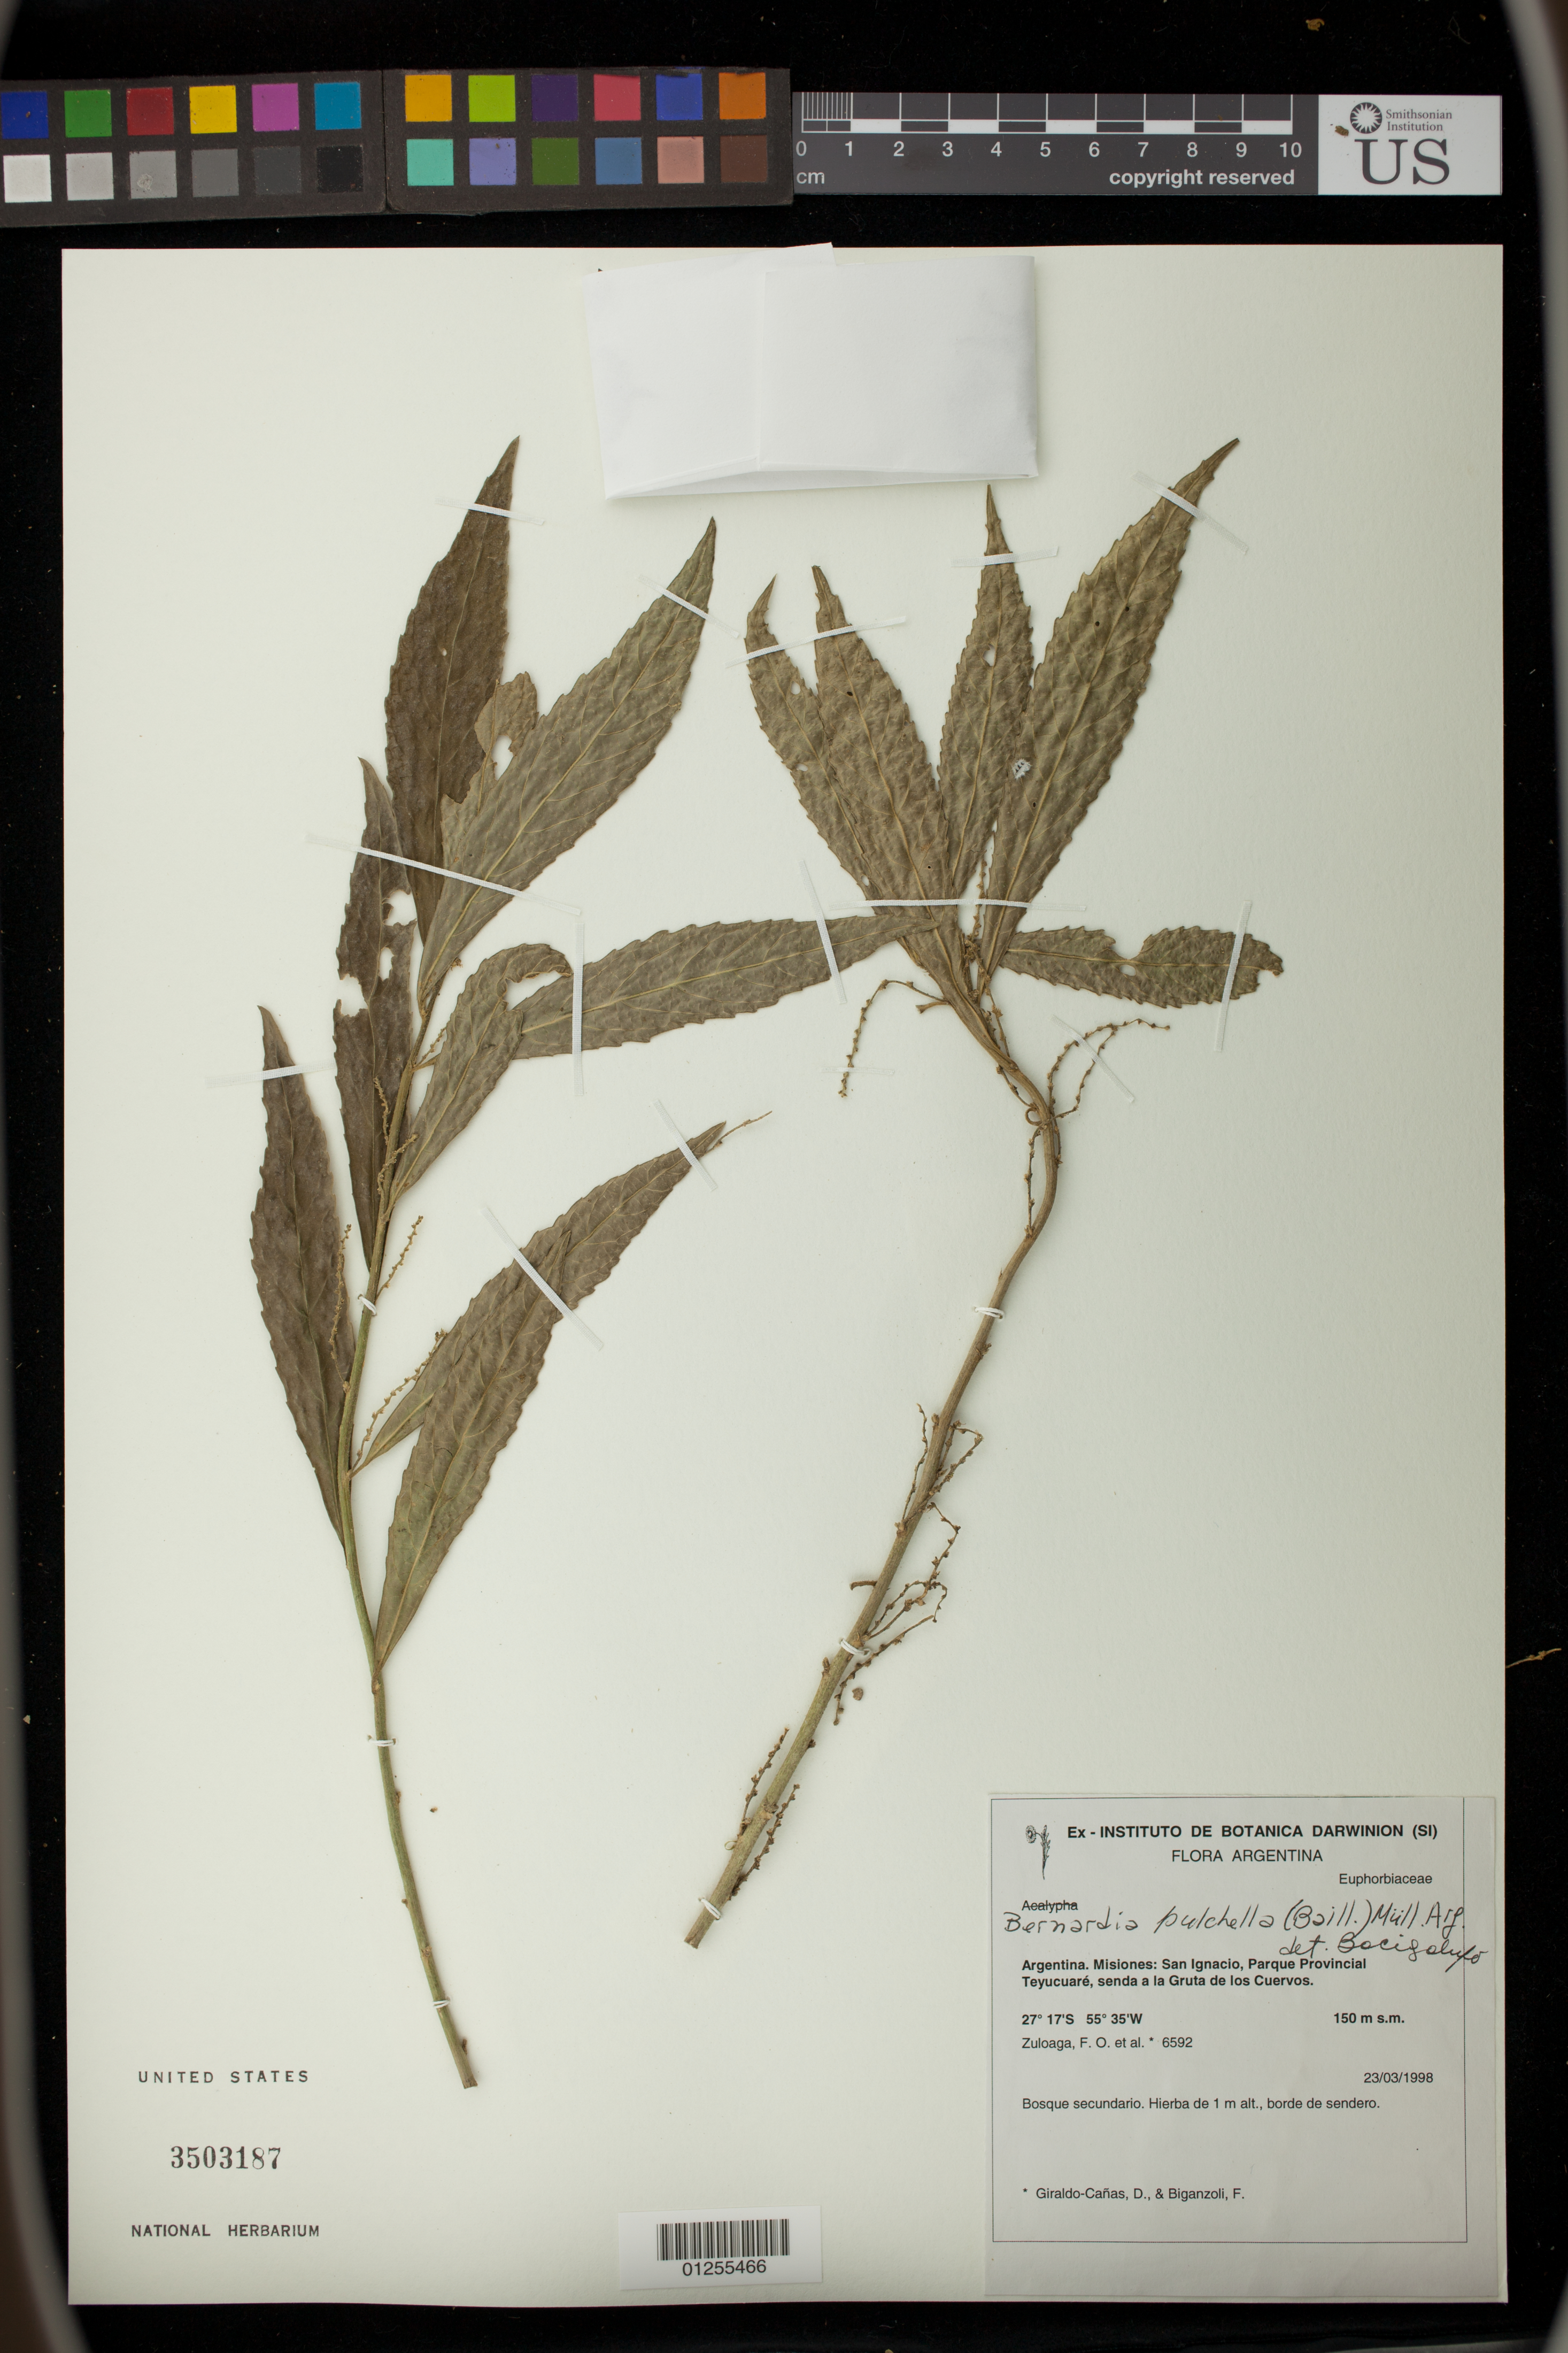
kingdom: Plantae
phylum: Tracheophyta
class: Magnoliopsida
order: Malpighiales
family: Euphorbiaceae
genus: Bernardia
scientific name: Bernardia pulchella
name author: (Baill.) Müll. Arg.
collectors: D. A. Giraldo-Cañas & F. Biganzoli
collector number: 6592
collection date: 1998-03-23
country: Argentina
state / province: Misiones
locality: San Ignacio, Parque Provincial Teyucare, senda a la Gruta de los Cuervos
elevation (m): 150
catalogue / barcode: US 3503187